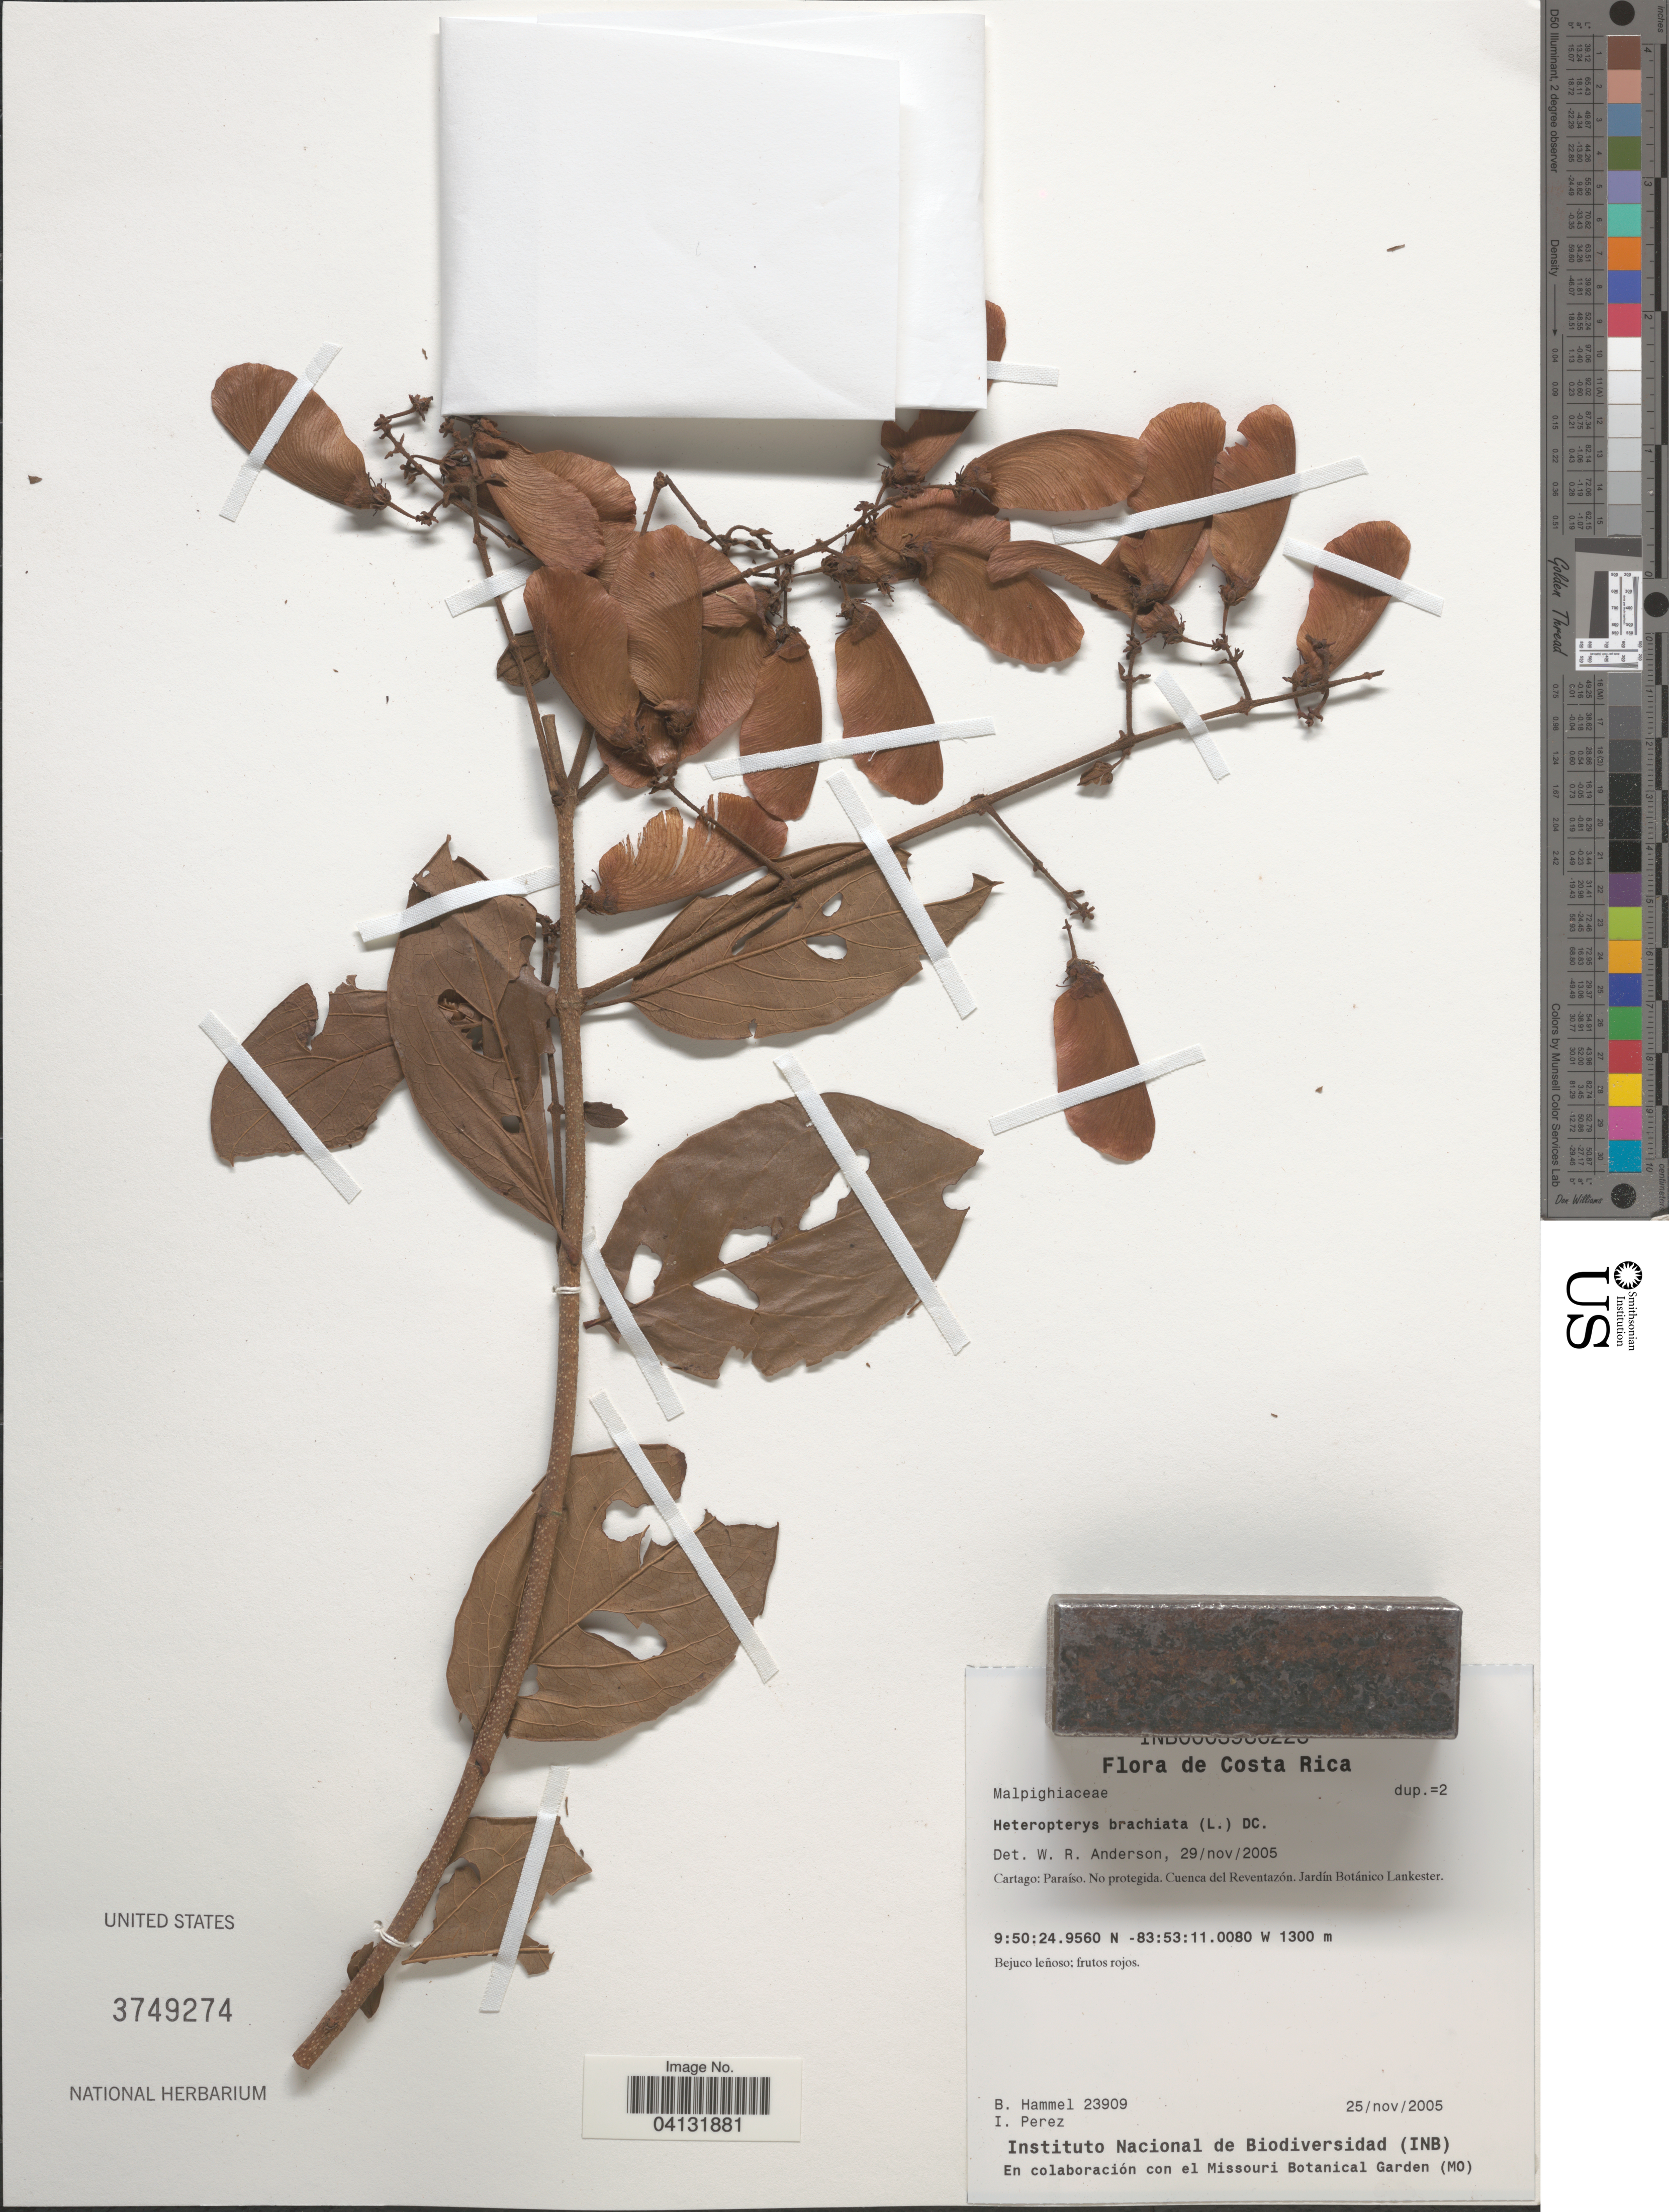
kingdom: Plantae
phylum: Tracheophyta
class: Magnoliopsida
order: Malpighiales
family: Malpighiaceae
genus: Heteropterys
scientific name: Heteropterys brachiata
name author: (L.) DC.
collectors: B. Hammel & I. Pérez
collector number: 23909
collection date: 2005-11-25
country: Costa Rica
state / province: Cartago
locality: Paraíso. No protegida. Cuenca del Reventazón. Jardín Botánico Lankester.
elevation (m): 1300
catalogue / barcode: US 3749274